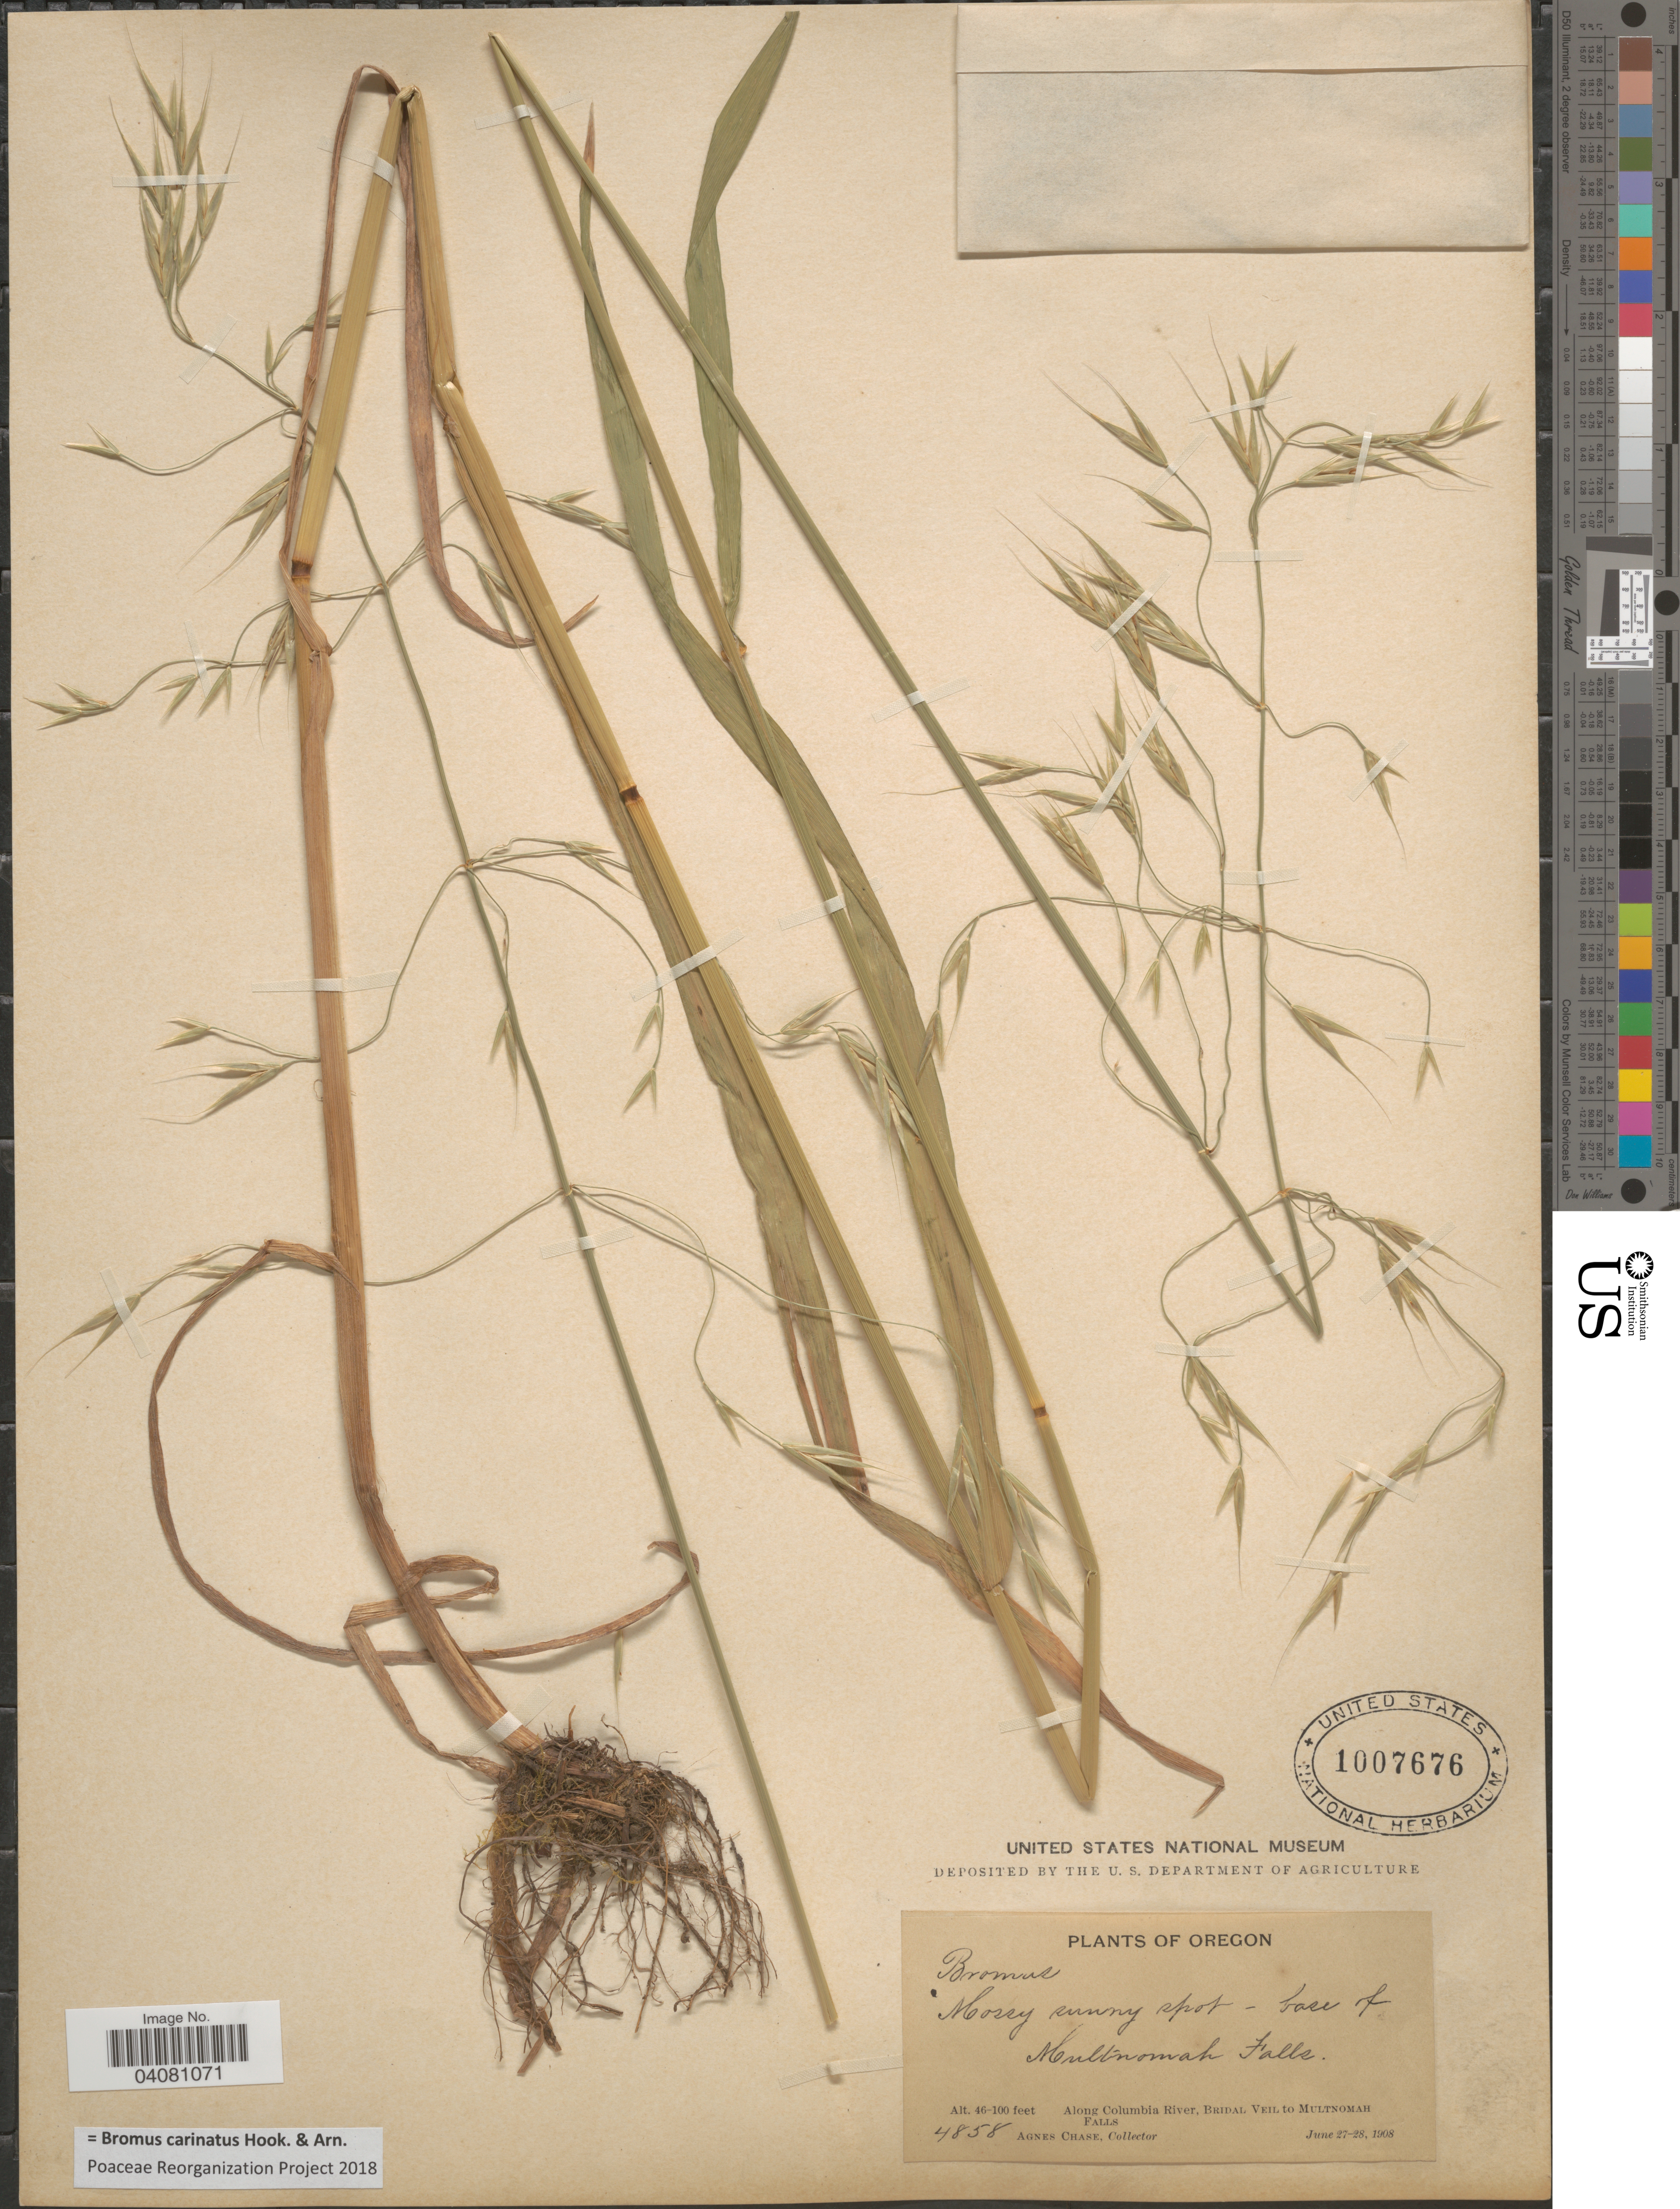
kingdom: Plantae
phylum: Tracheophyta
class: Liliopsida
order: Poales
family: Poaceae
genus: Bromus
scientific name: Bromus carinatus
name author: Hook. & Arn.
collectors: A. Chase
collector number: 4858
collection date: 1908-06-27/1908-06-28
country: United States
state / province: Oregon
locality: Base of Hultnomah Falls. Along Columbia River, Bridal Veil to Multnomah Falls.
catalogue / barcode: US 1007676